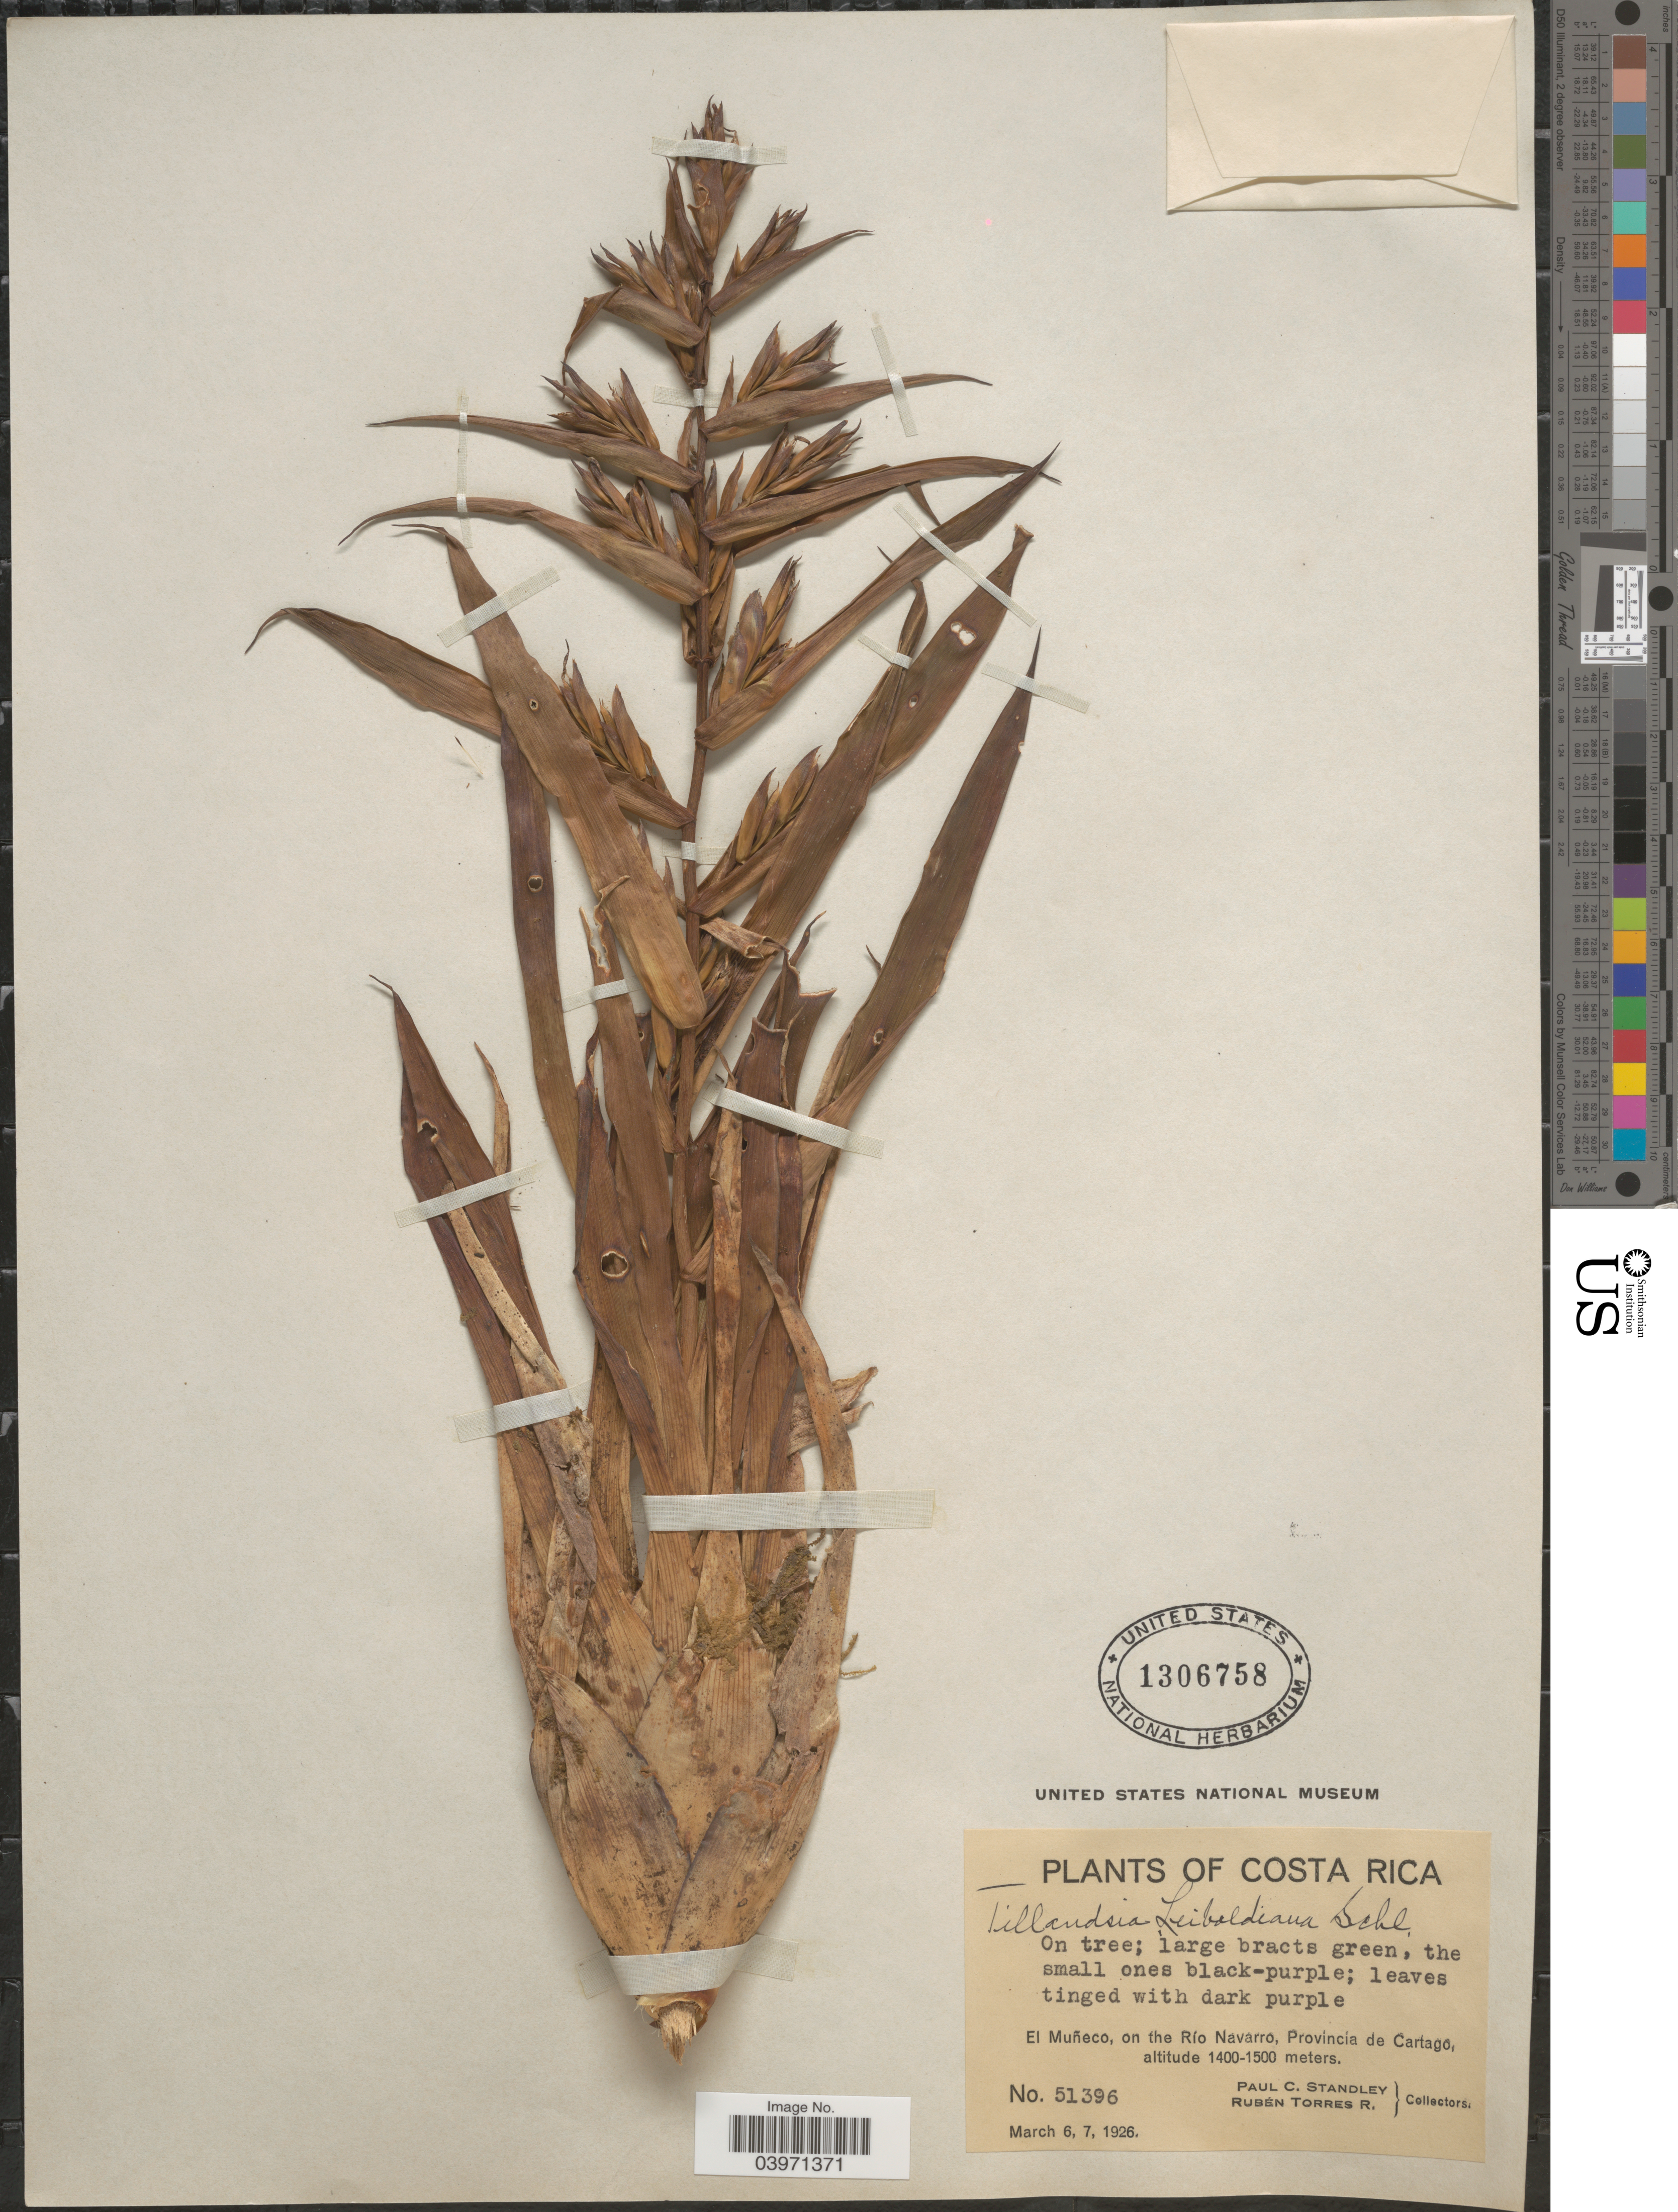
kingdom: Plantae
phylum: Tracheophyta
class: Liliopsida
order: Poales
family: Bromeliaceae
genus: Tillandsia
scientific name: Tillandsia leiboldiana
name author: Schltdl.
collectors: P. C. Standley & R. Torres Rojas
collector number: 51396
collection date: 1926-03-06/1926-03-07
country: Costa Rica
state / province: Cartago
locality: El Muñeco, on the Río Navarro.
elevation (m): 1400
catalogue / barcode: US 1306758